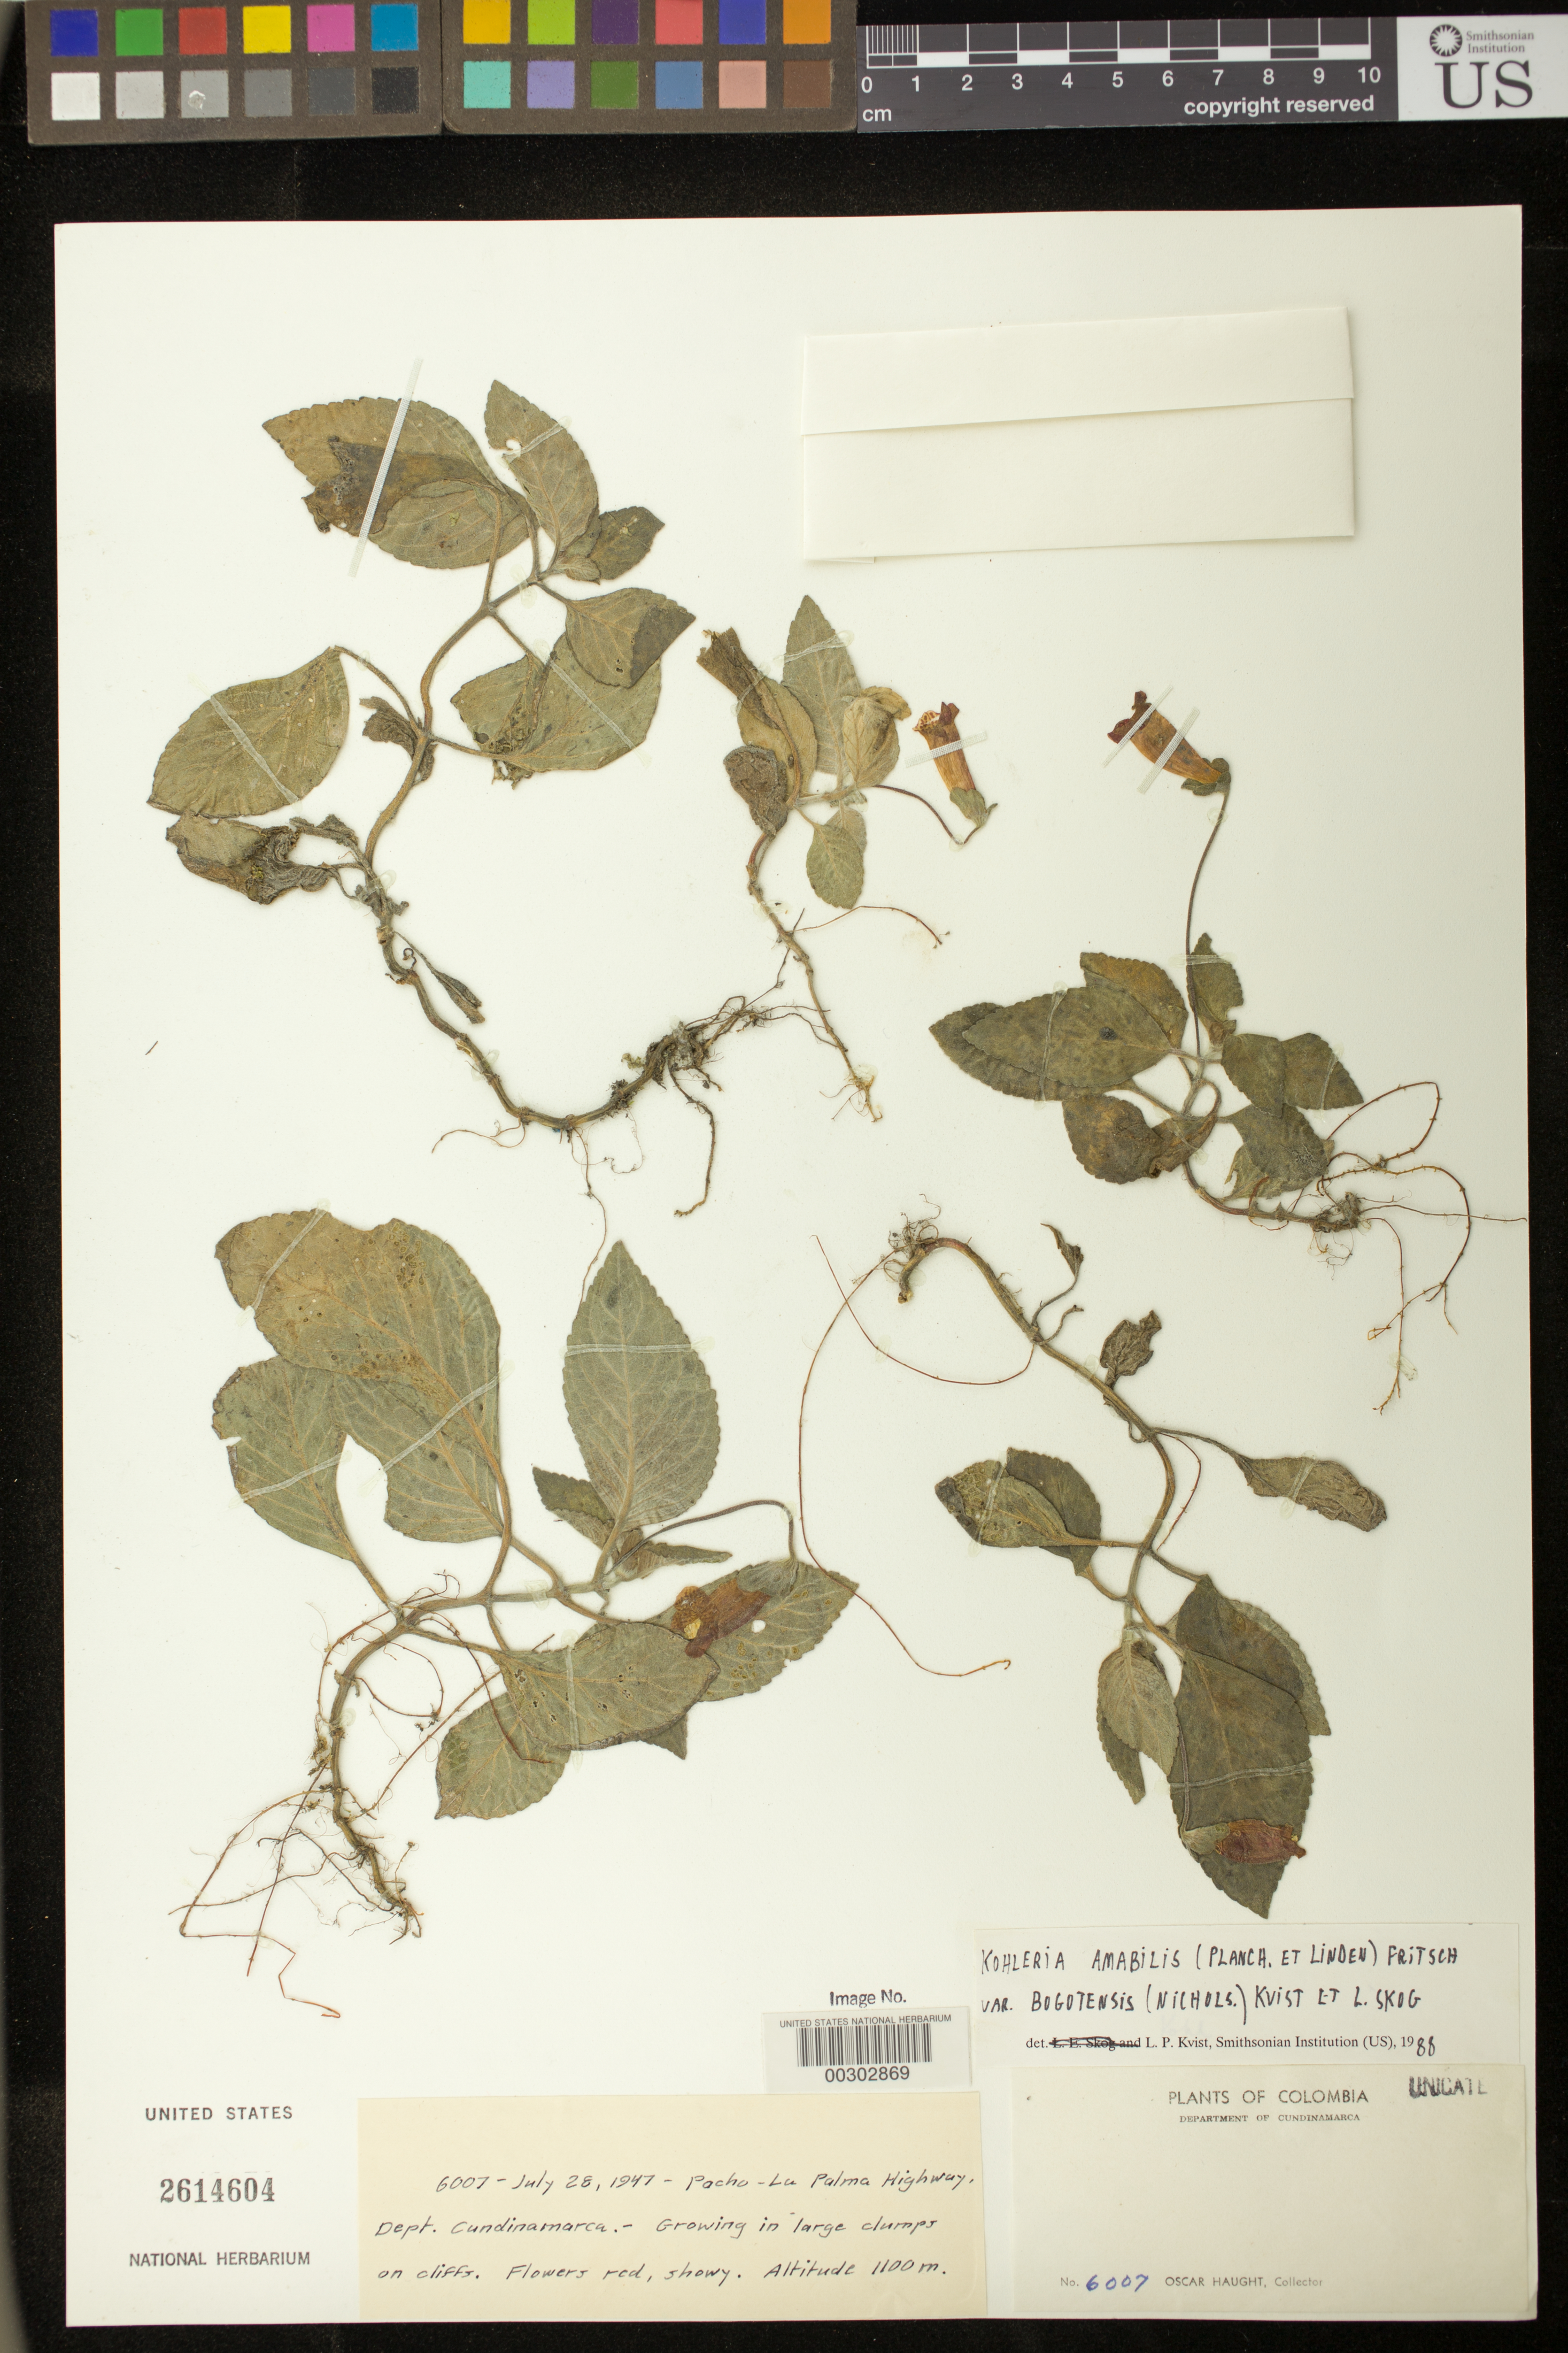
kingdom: Plantae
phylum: Tracheophyta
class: Magnoliopsida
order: Lamiales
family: Gesneriaceae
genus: Kohleria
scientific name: Kohleria amabilis var. bogotensis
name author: (G. Nicholson) L.P. Kvist & L.E. Skog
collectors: O. L. Haught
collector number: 6007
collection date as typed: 28 Jul 1947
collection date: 1947-07-28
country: Colombia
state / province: Cundinamarca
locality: Pacho - La Palma highway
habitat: On cliffs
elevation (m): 1100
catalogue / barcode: US 2614604